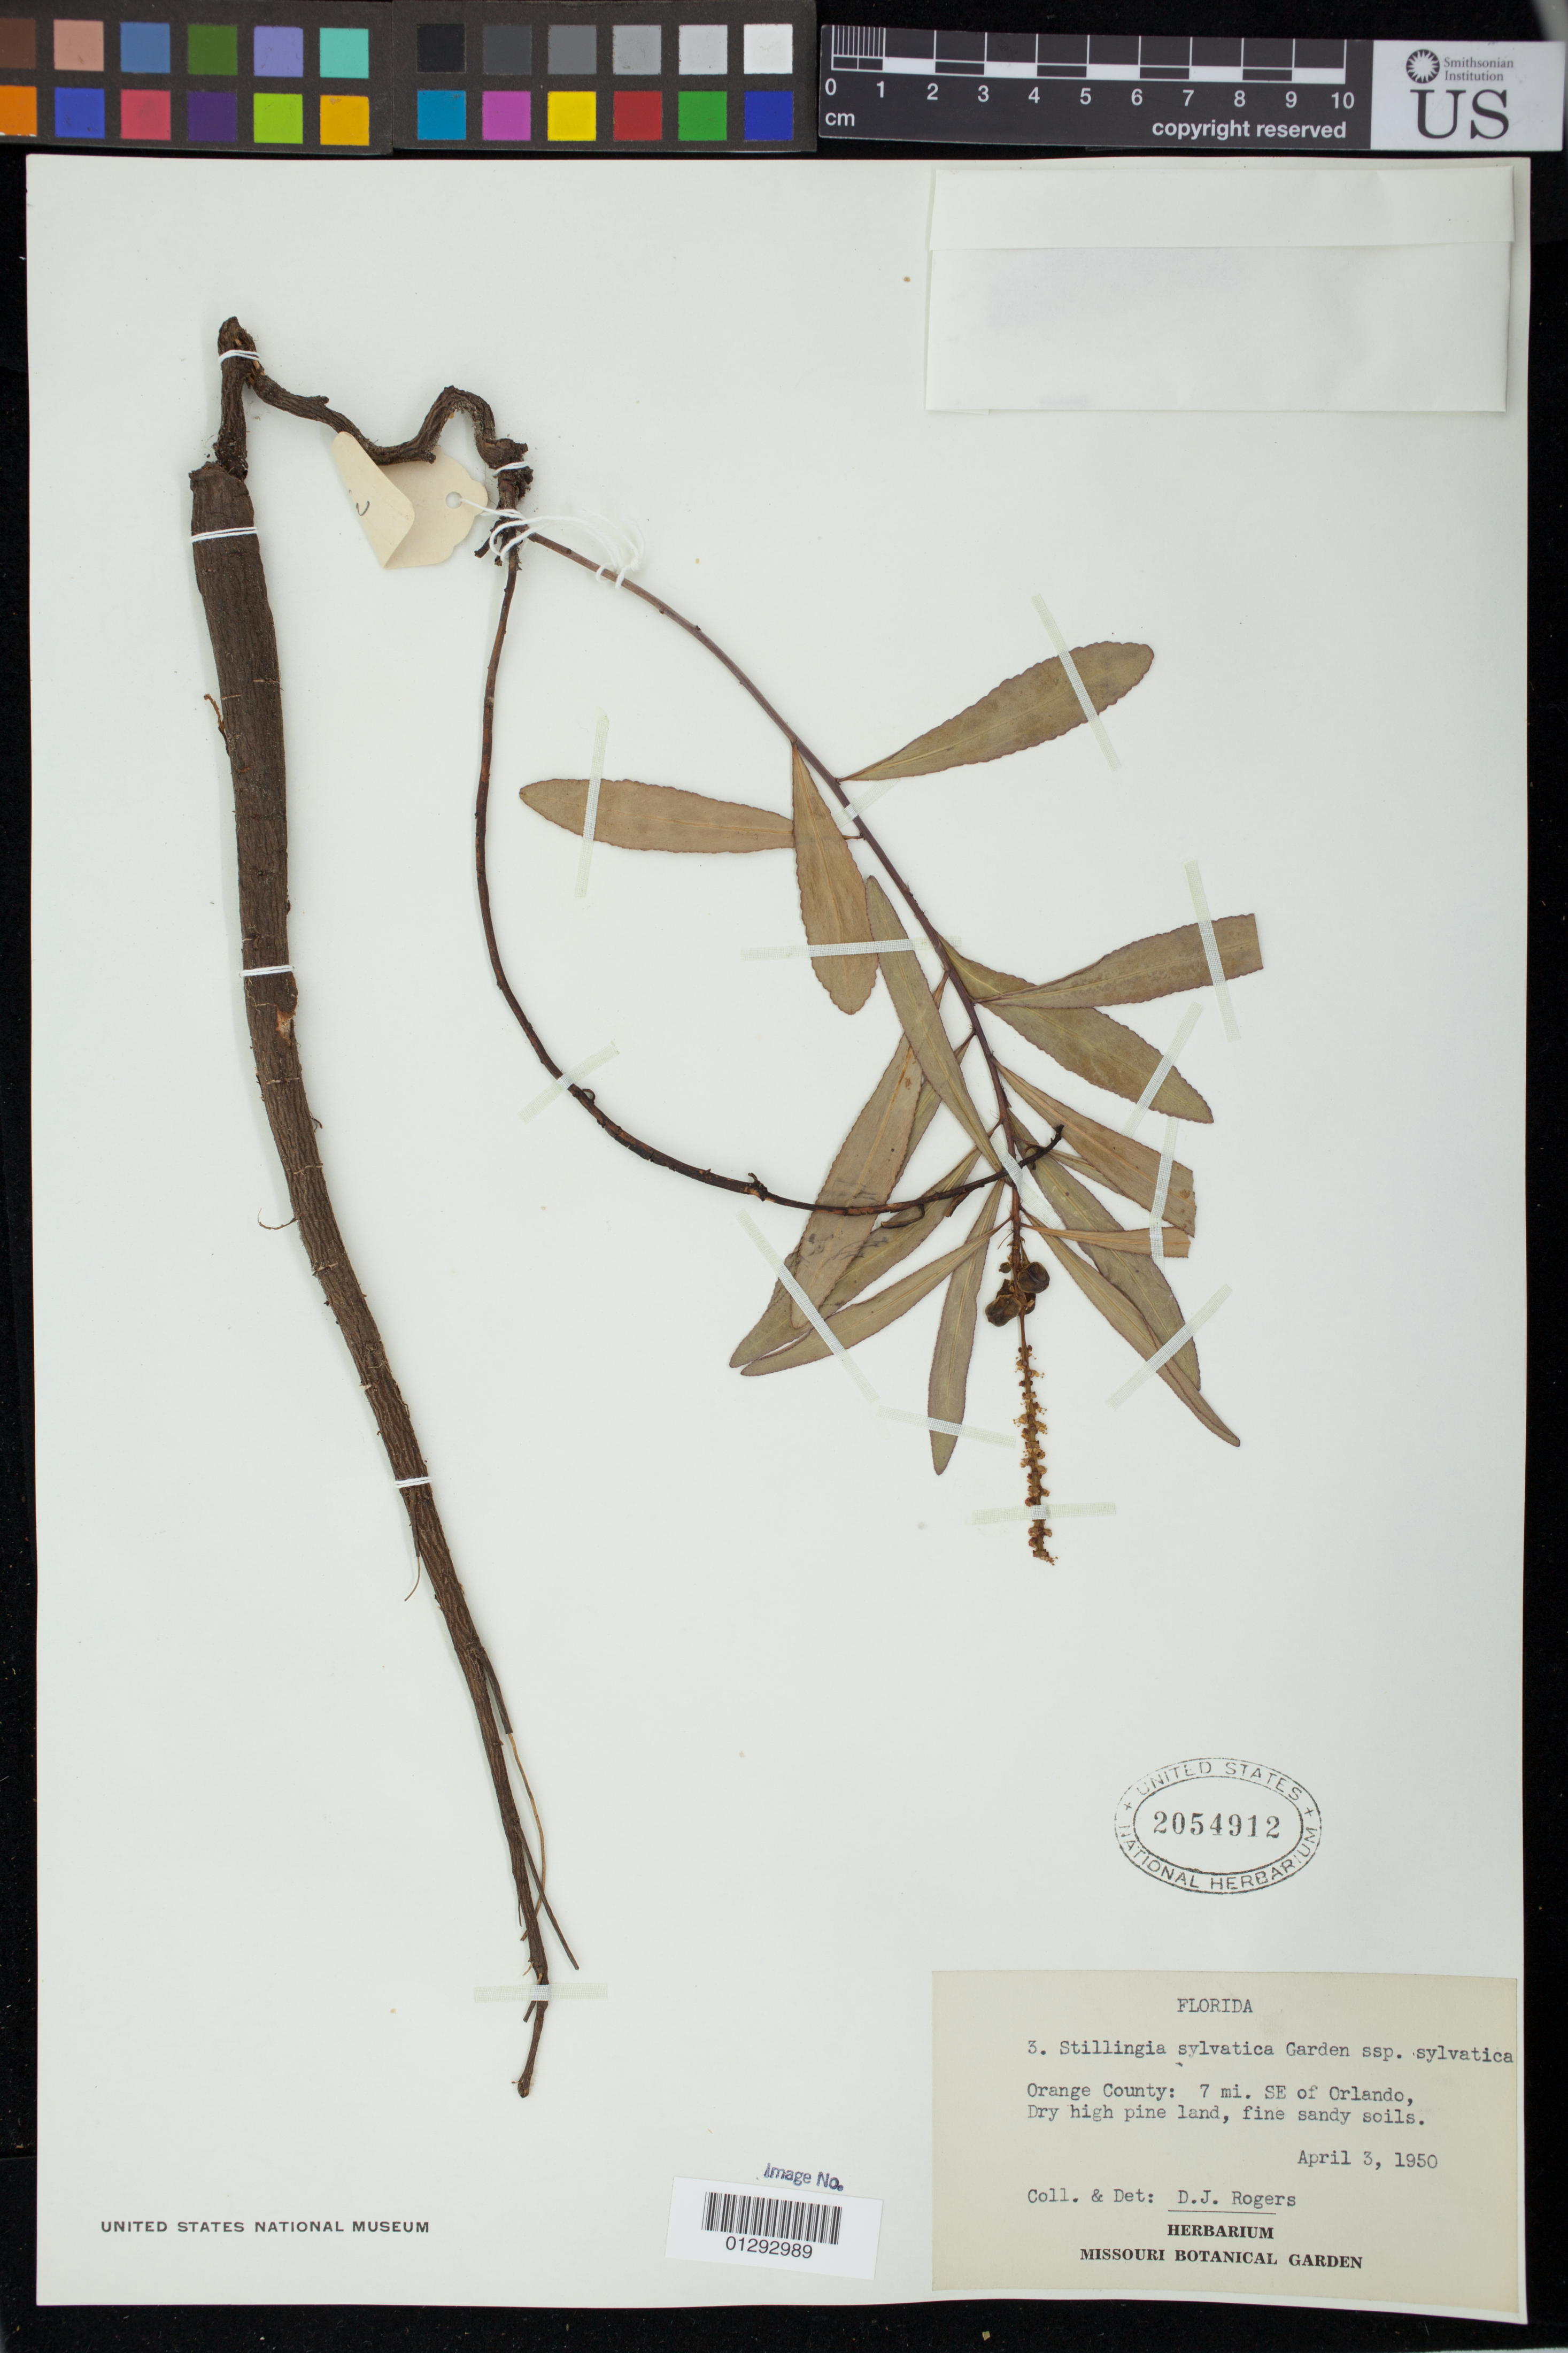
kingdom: Plantae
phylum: Tracheophyta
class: Magnoliopsida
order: Malpighiales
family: Euphorbiaceae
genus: Stillingia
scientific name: Stillingia sylvatica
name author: L.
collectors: D. J. Rogers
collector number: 3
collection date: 1950-04-03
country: United States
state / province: Florida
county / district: Orange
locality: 7 mi. SE of Orlando.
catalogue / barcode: US 2054912